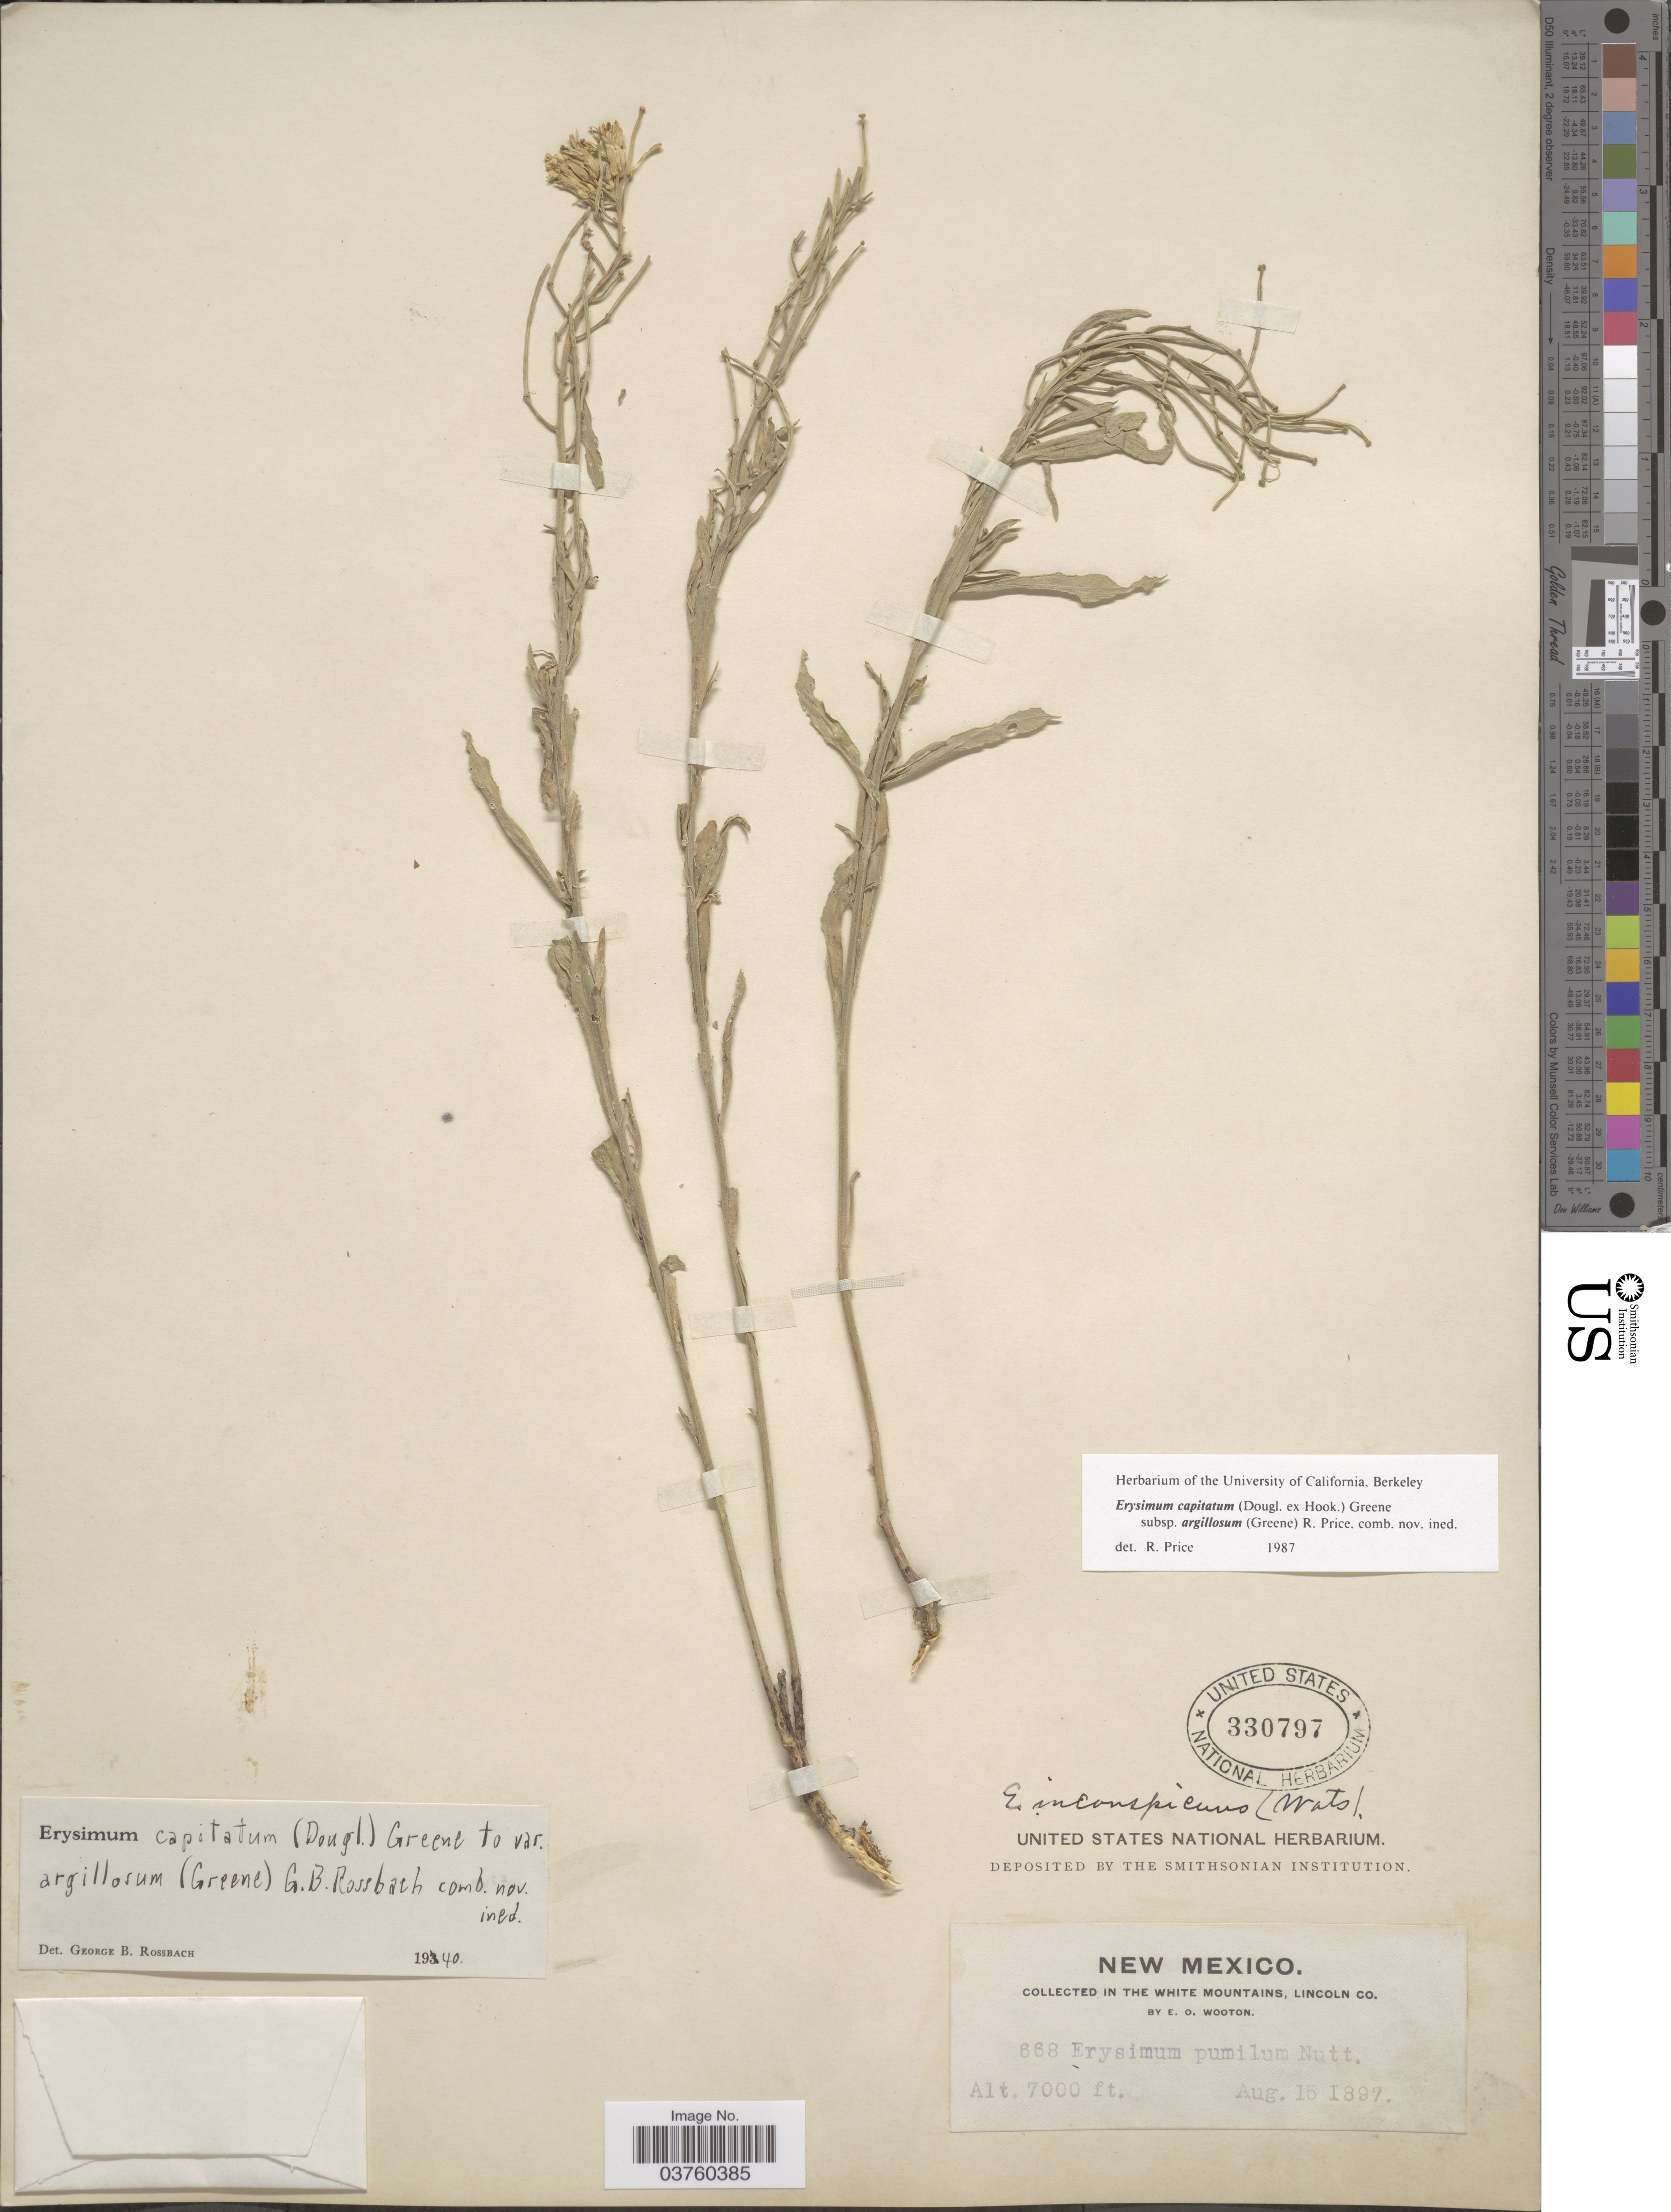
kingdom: Plantae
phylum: Tracheophyta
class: Magnoliopsida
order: Brassicales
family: Brassicaceae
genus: Erysimum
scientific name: Erysimum capitatum var. argillosum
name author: (Greene) R.J. Davis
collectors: E. O. Wooton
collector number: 668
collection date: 1897-08-15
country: United States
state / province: New Mexico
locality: In the White Mountains, Lincoln Co.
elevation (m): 2134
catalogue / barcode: US 330797